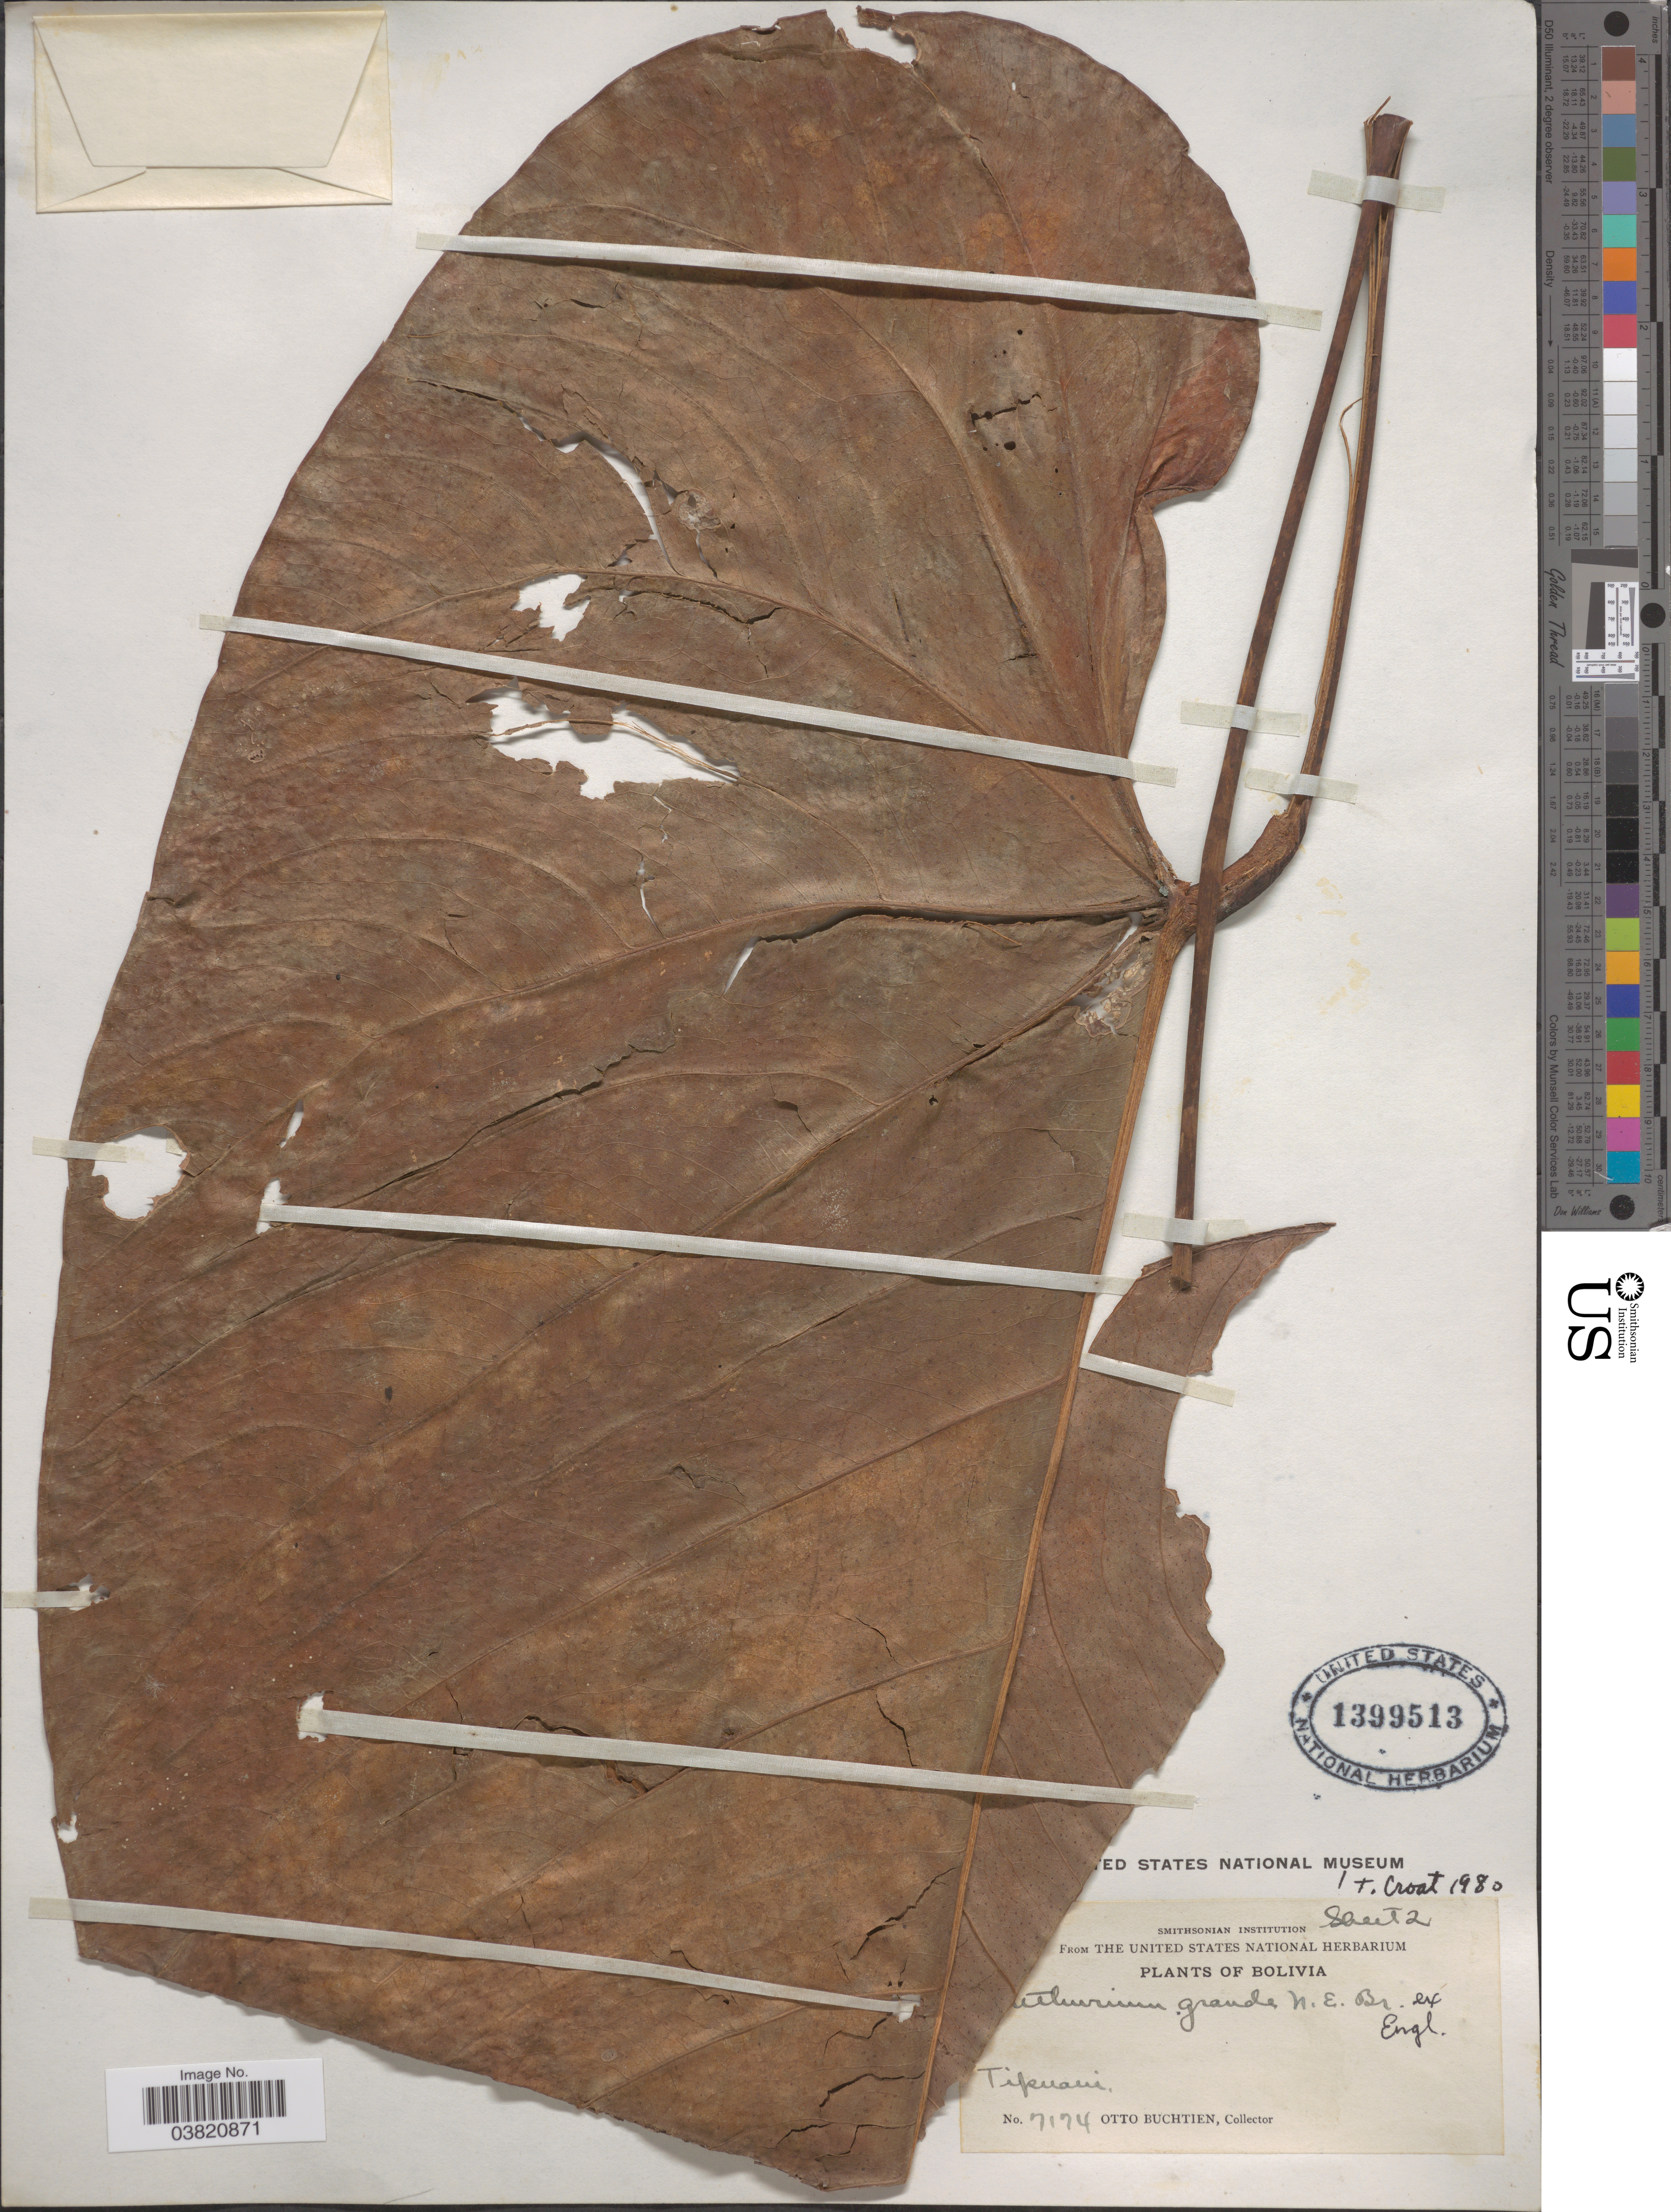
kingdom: Plantae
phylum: Tracheophyta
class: Liliopsida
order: Alismatales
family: Araceae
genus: Anthurium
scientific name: Anthurium grande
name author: N.E. Br. ex Engl.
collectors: O. Buchtien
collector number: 7174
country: Bolivia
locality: Tipuani.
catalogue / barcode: US 1399513